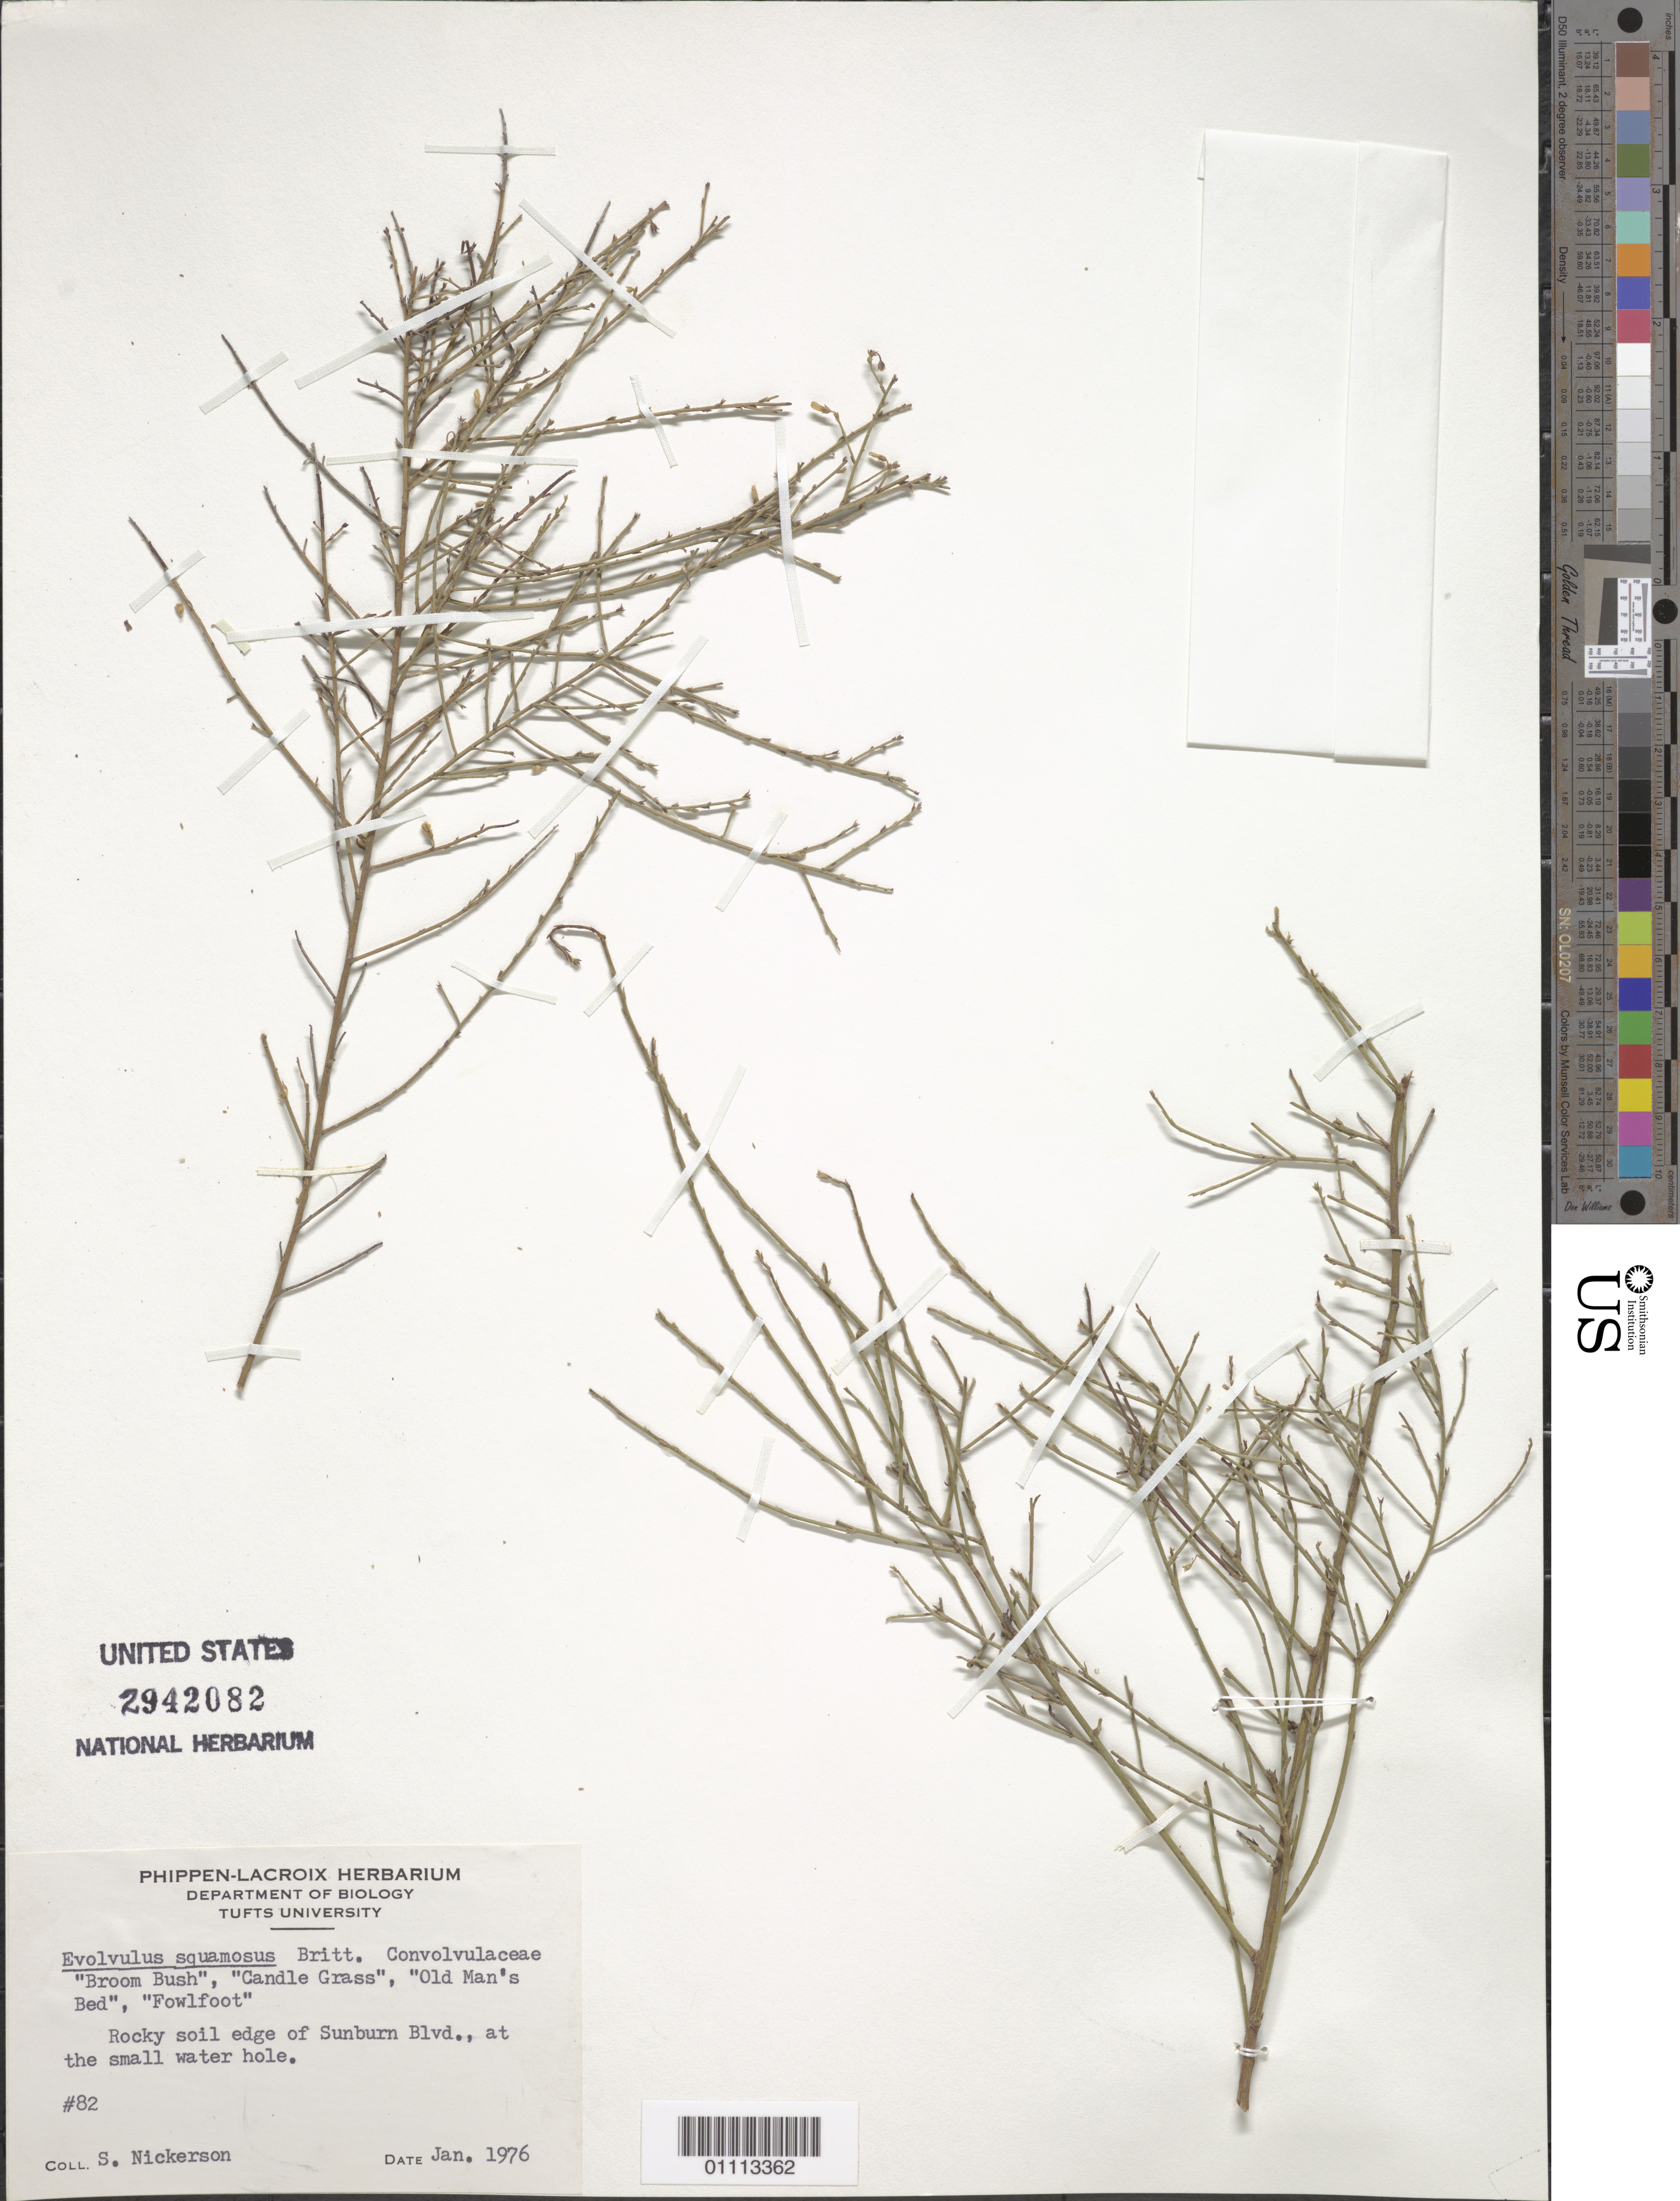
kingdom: Plantae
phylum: Tracheophyta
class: Magnoliopsida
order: Solanales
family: Convolvulaceae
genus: Evolvulus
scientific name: Evolvulus squamosus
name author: Britton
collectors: S. Nickerson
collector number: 82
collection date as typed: Jan 1976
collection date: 1976-01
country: Bahamas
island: Hummingbird Cay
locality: Rocky soil edge of Sunburn Blvd., at the small water hole.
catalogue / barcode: US 2942082